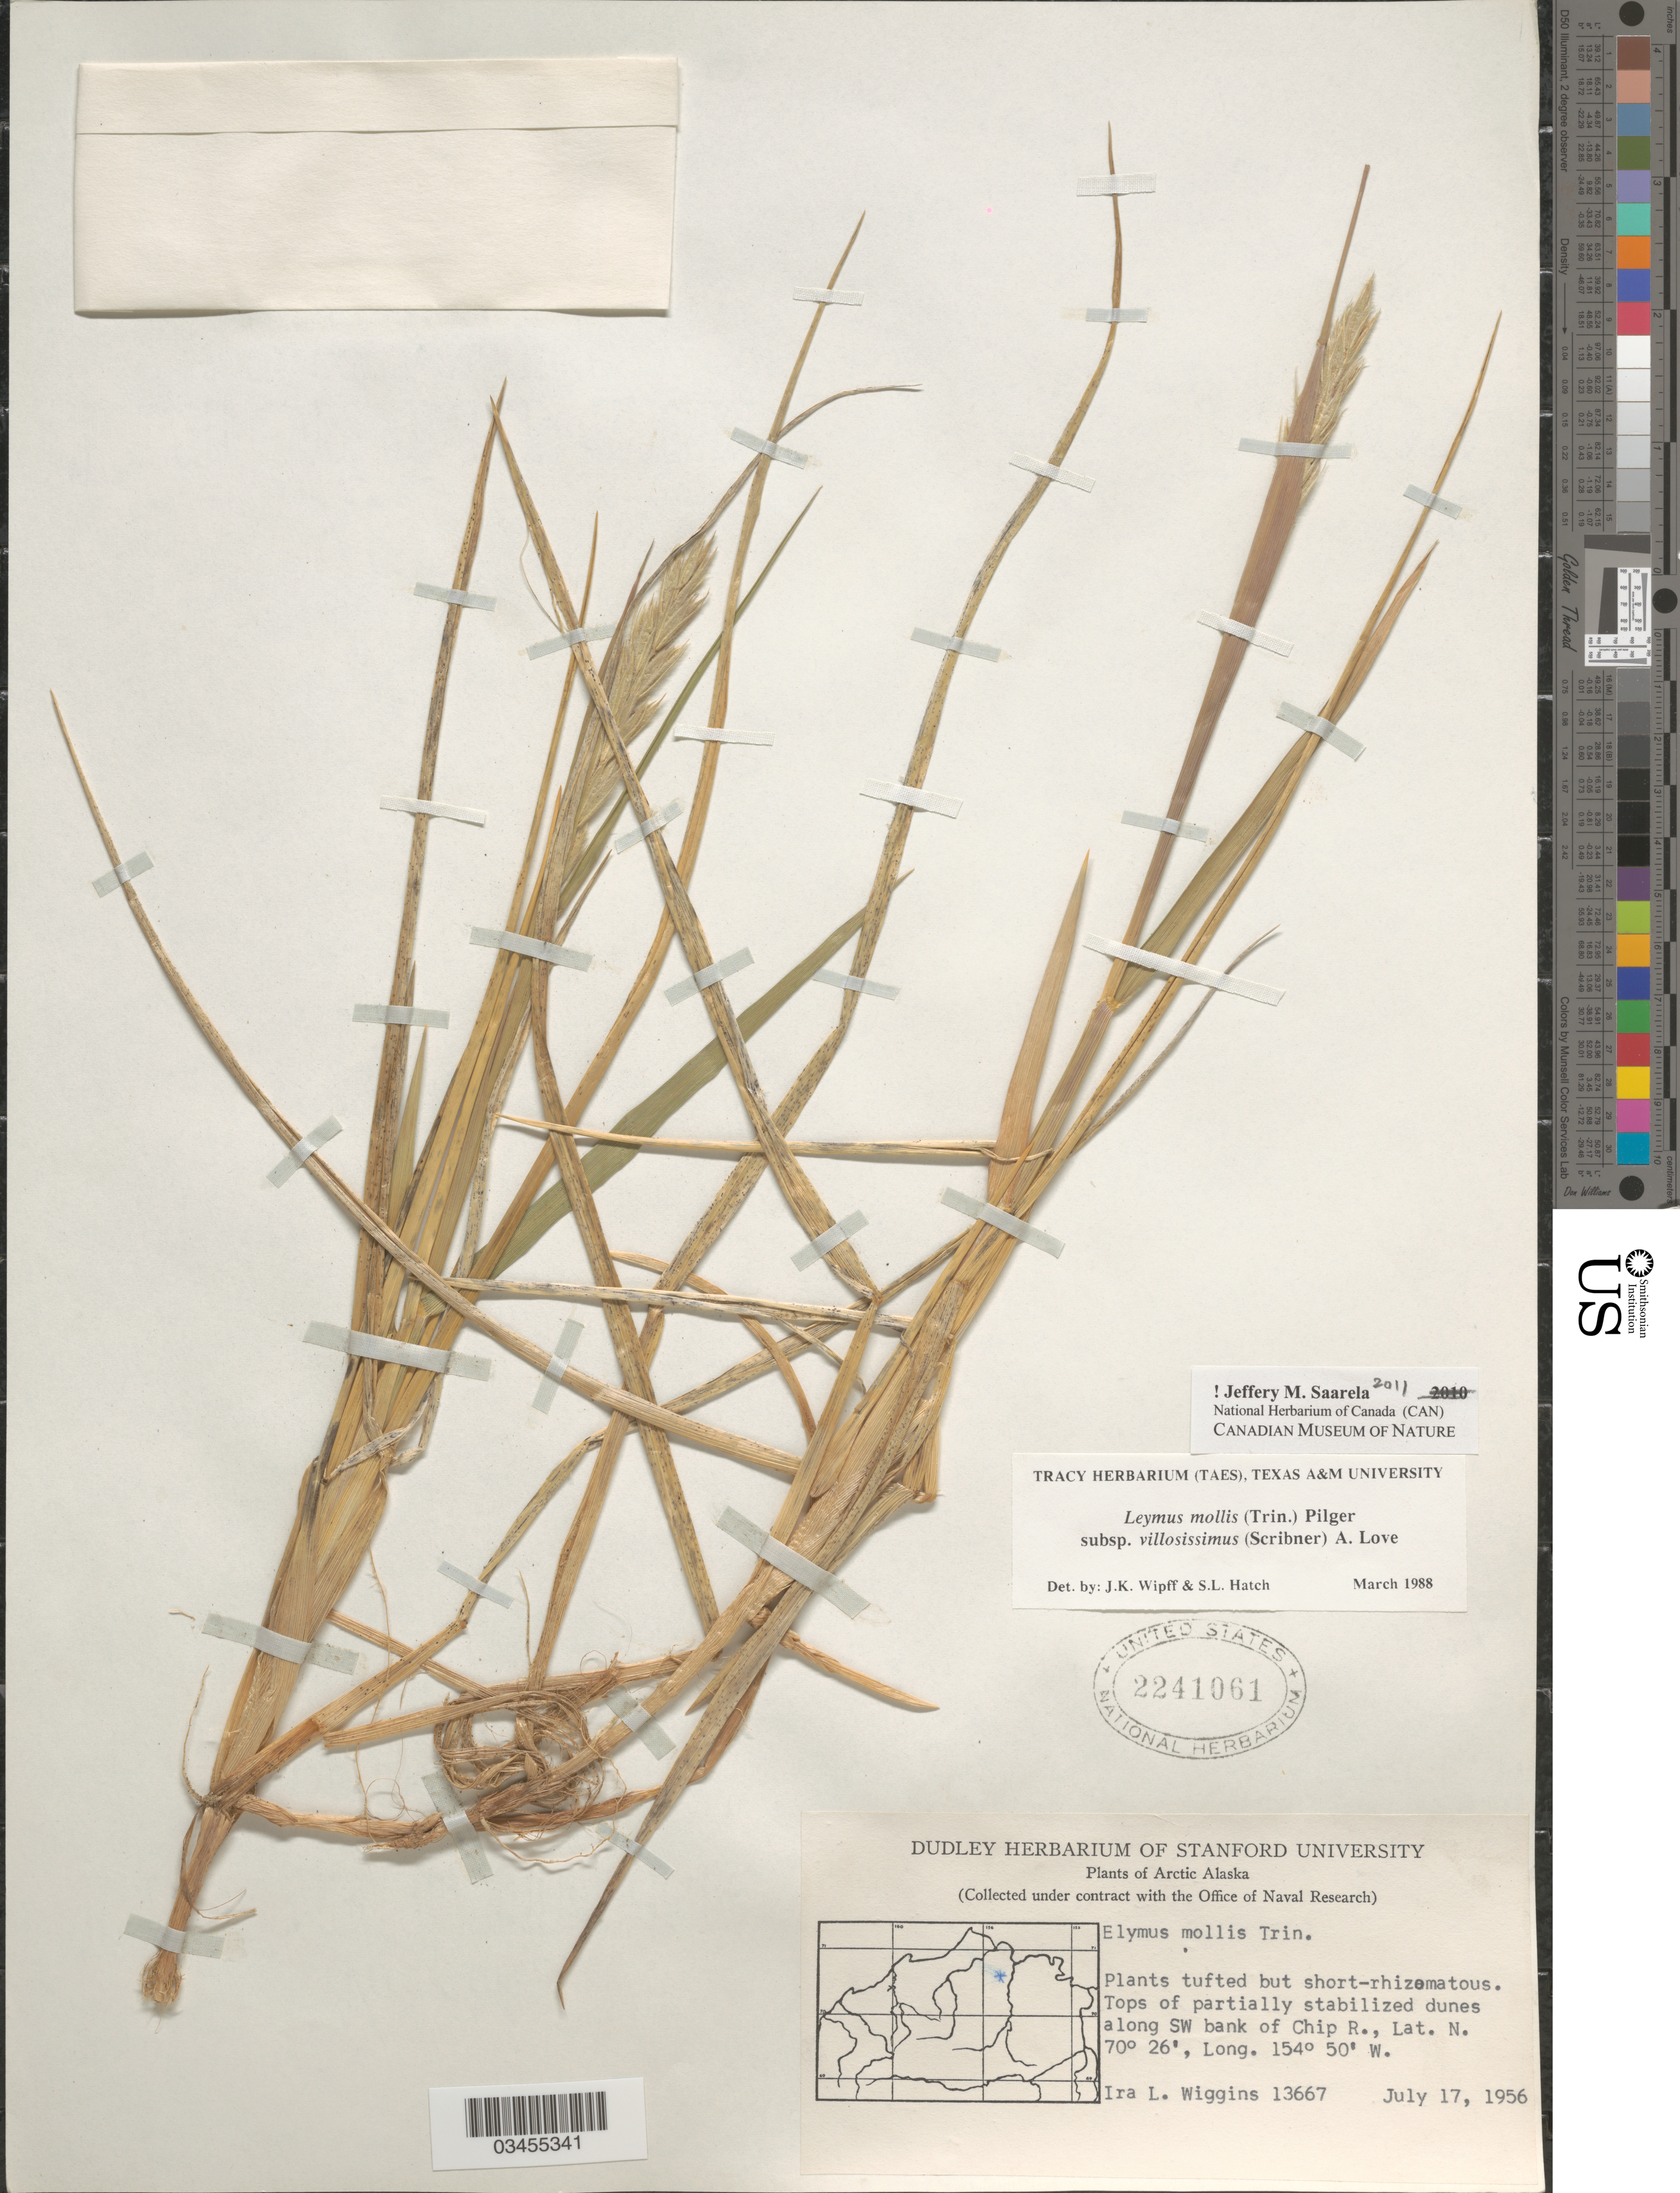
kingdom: Plantae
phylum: Tracheophyta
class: Liliopsida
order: Poales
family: Poaceae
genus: Leymus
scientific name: Leymus mollis subsp. villosissimus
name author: (Scribn.) Á. Löve & D. Löve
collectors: I. L. Wiggins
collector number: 13667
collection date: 1956-07-17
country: United States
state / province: Alaska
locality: Arctic Alaska. Along SW bank of Chip R.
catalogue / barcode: US 2241061